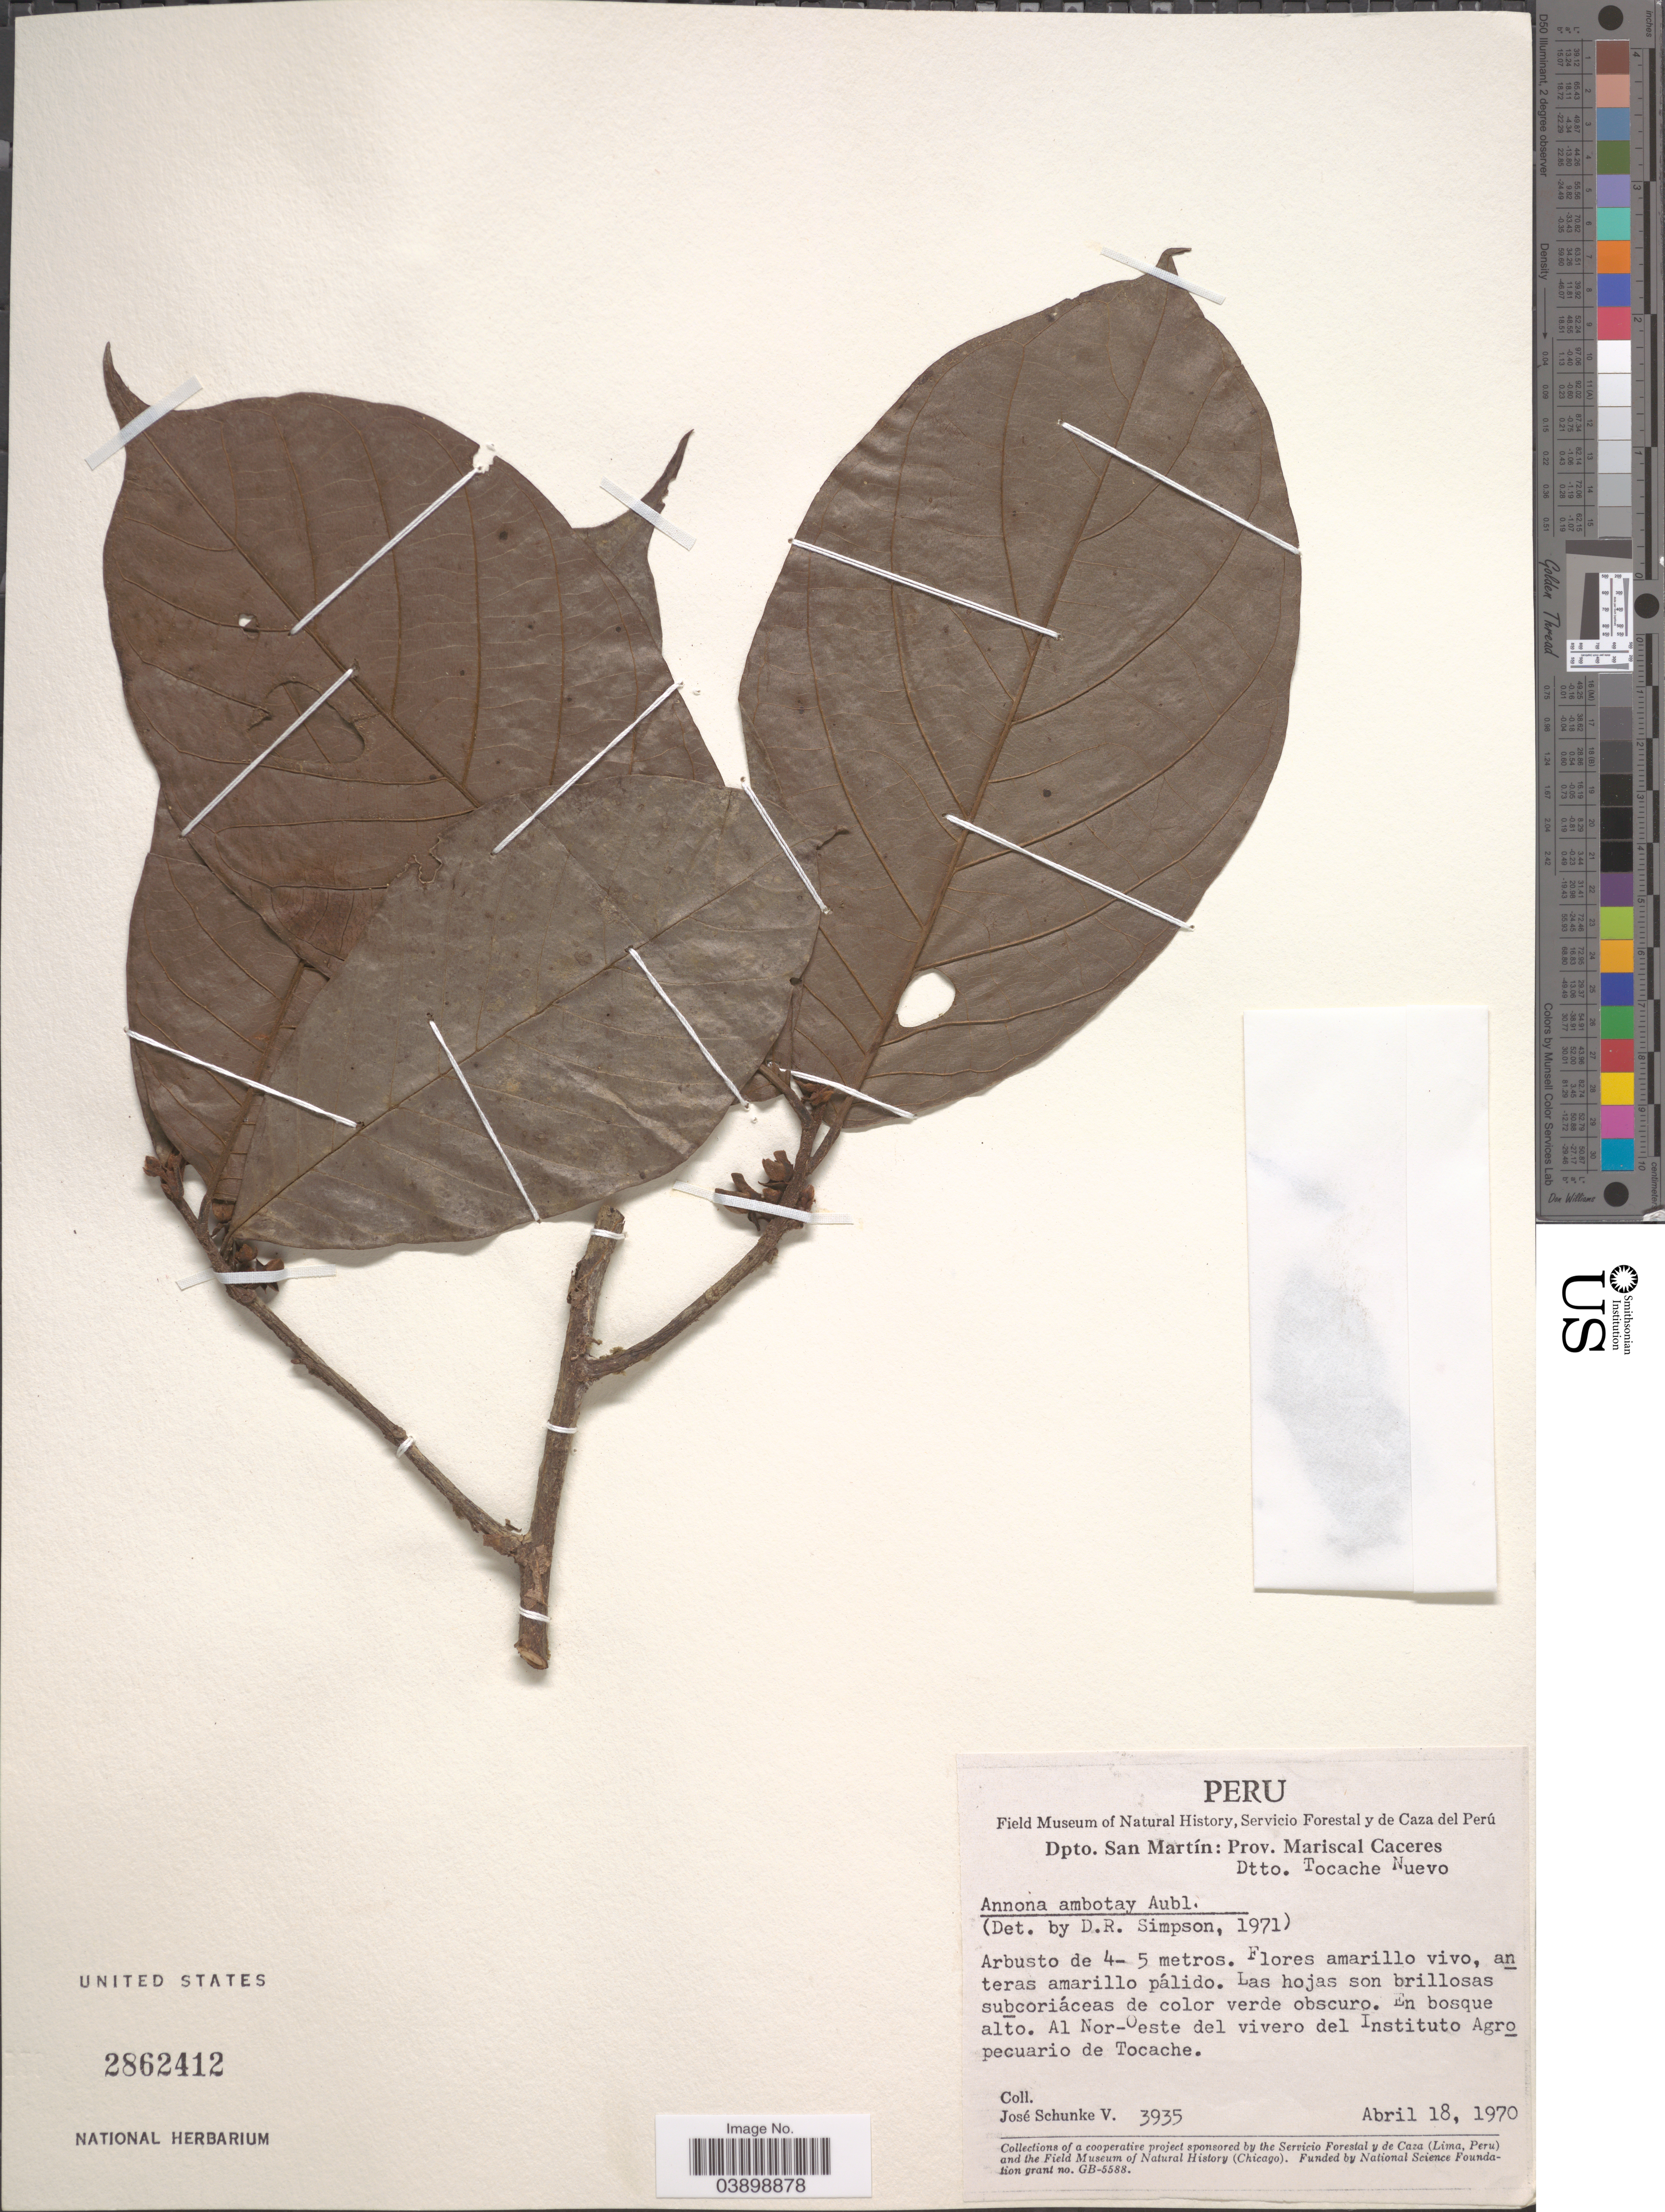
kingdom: Plantae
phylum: Tracheophyta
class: Magnoliopsida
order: Magnoliales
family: Annonaceae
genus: Annona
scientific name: Annona ambotay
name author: Aubl.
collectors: J. Schunke Vigo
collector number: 3935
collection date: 1970-04-18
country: Peru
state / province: San Martín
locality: Dpto. San Martín: Prov. Mariscal Caceres. Dtto. Tocache Nuevo. Al Nor-Oeste del vivero del Instituto Agropecuario de Tocache.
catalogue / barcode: US 2862412